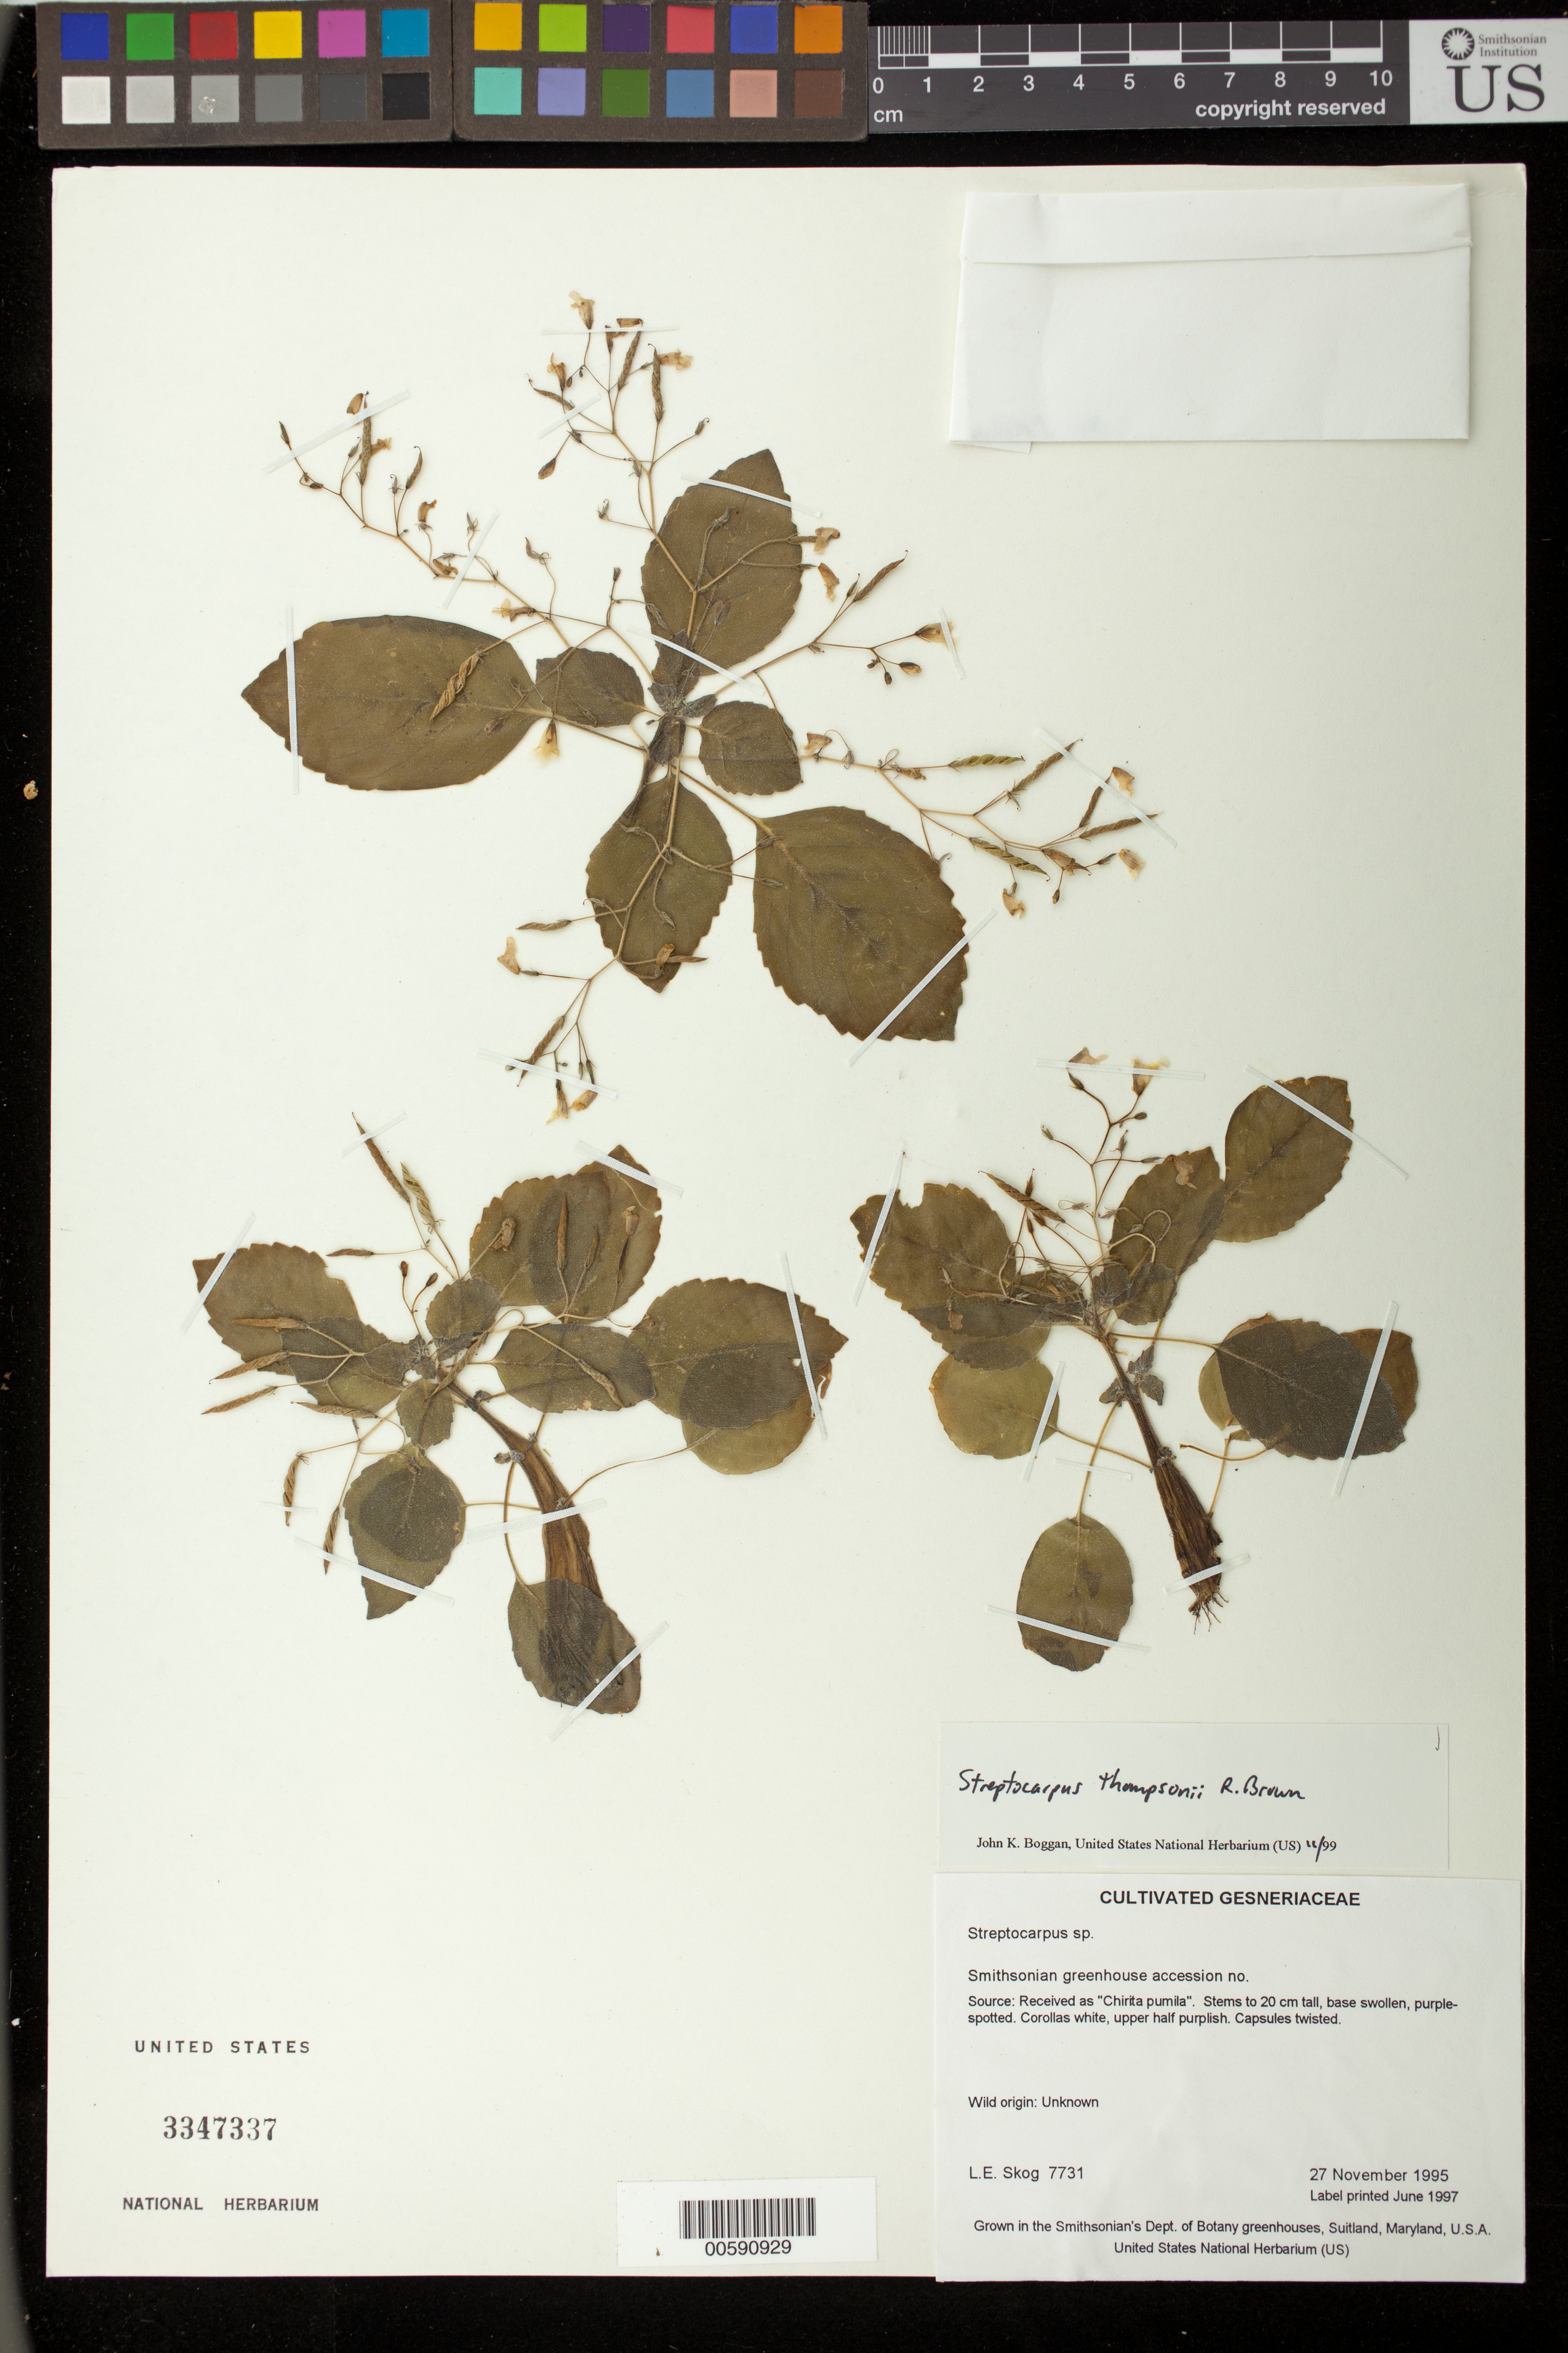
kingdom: Plantae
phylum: Tracheophyta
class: Magnoliopsida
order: Lamiales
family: Gesneriaceae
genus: Streptocarpus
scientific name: Streptocarpus thompsonii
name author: R. Br.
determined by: Boggan, J. K., (US), NMNH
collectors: L. E. Skog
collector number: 7731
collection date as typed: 27 Nov 1995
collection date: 1995-11-27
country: United States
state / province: Maryland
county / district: Prince George's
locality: Grown in the Smithsonian's Dept. of Botany greenhouses, Suitland, Maryland, U.S.A.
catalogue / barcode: US 3347337